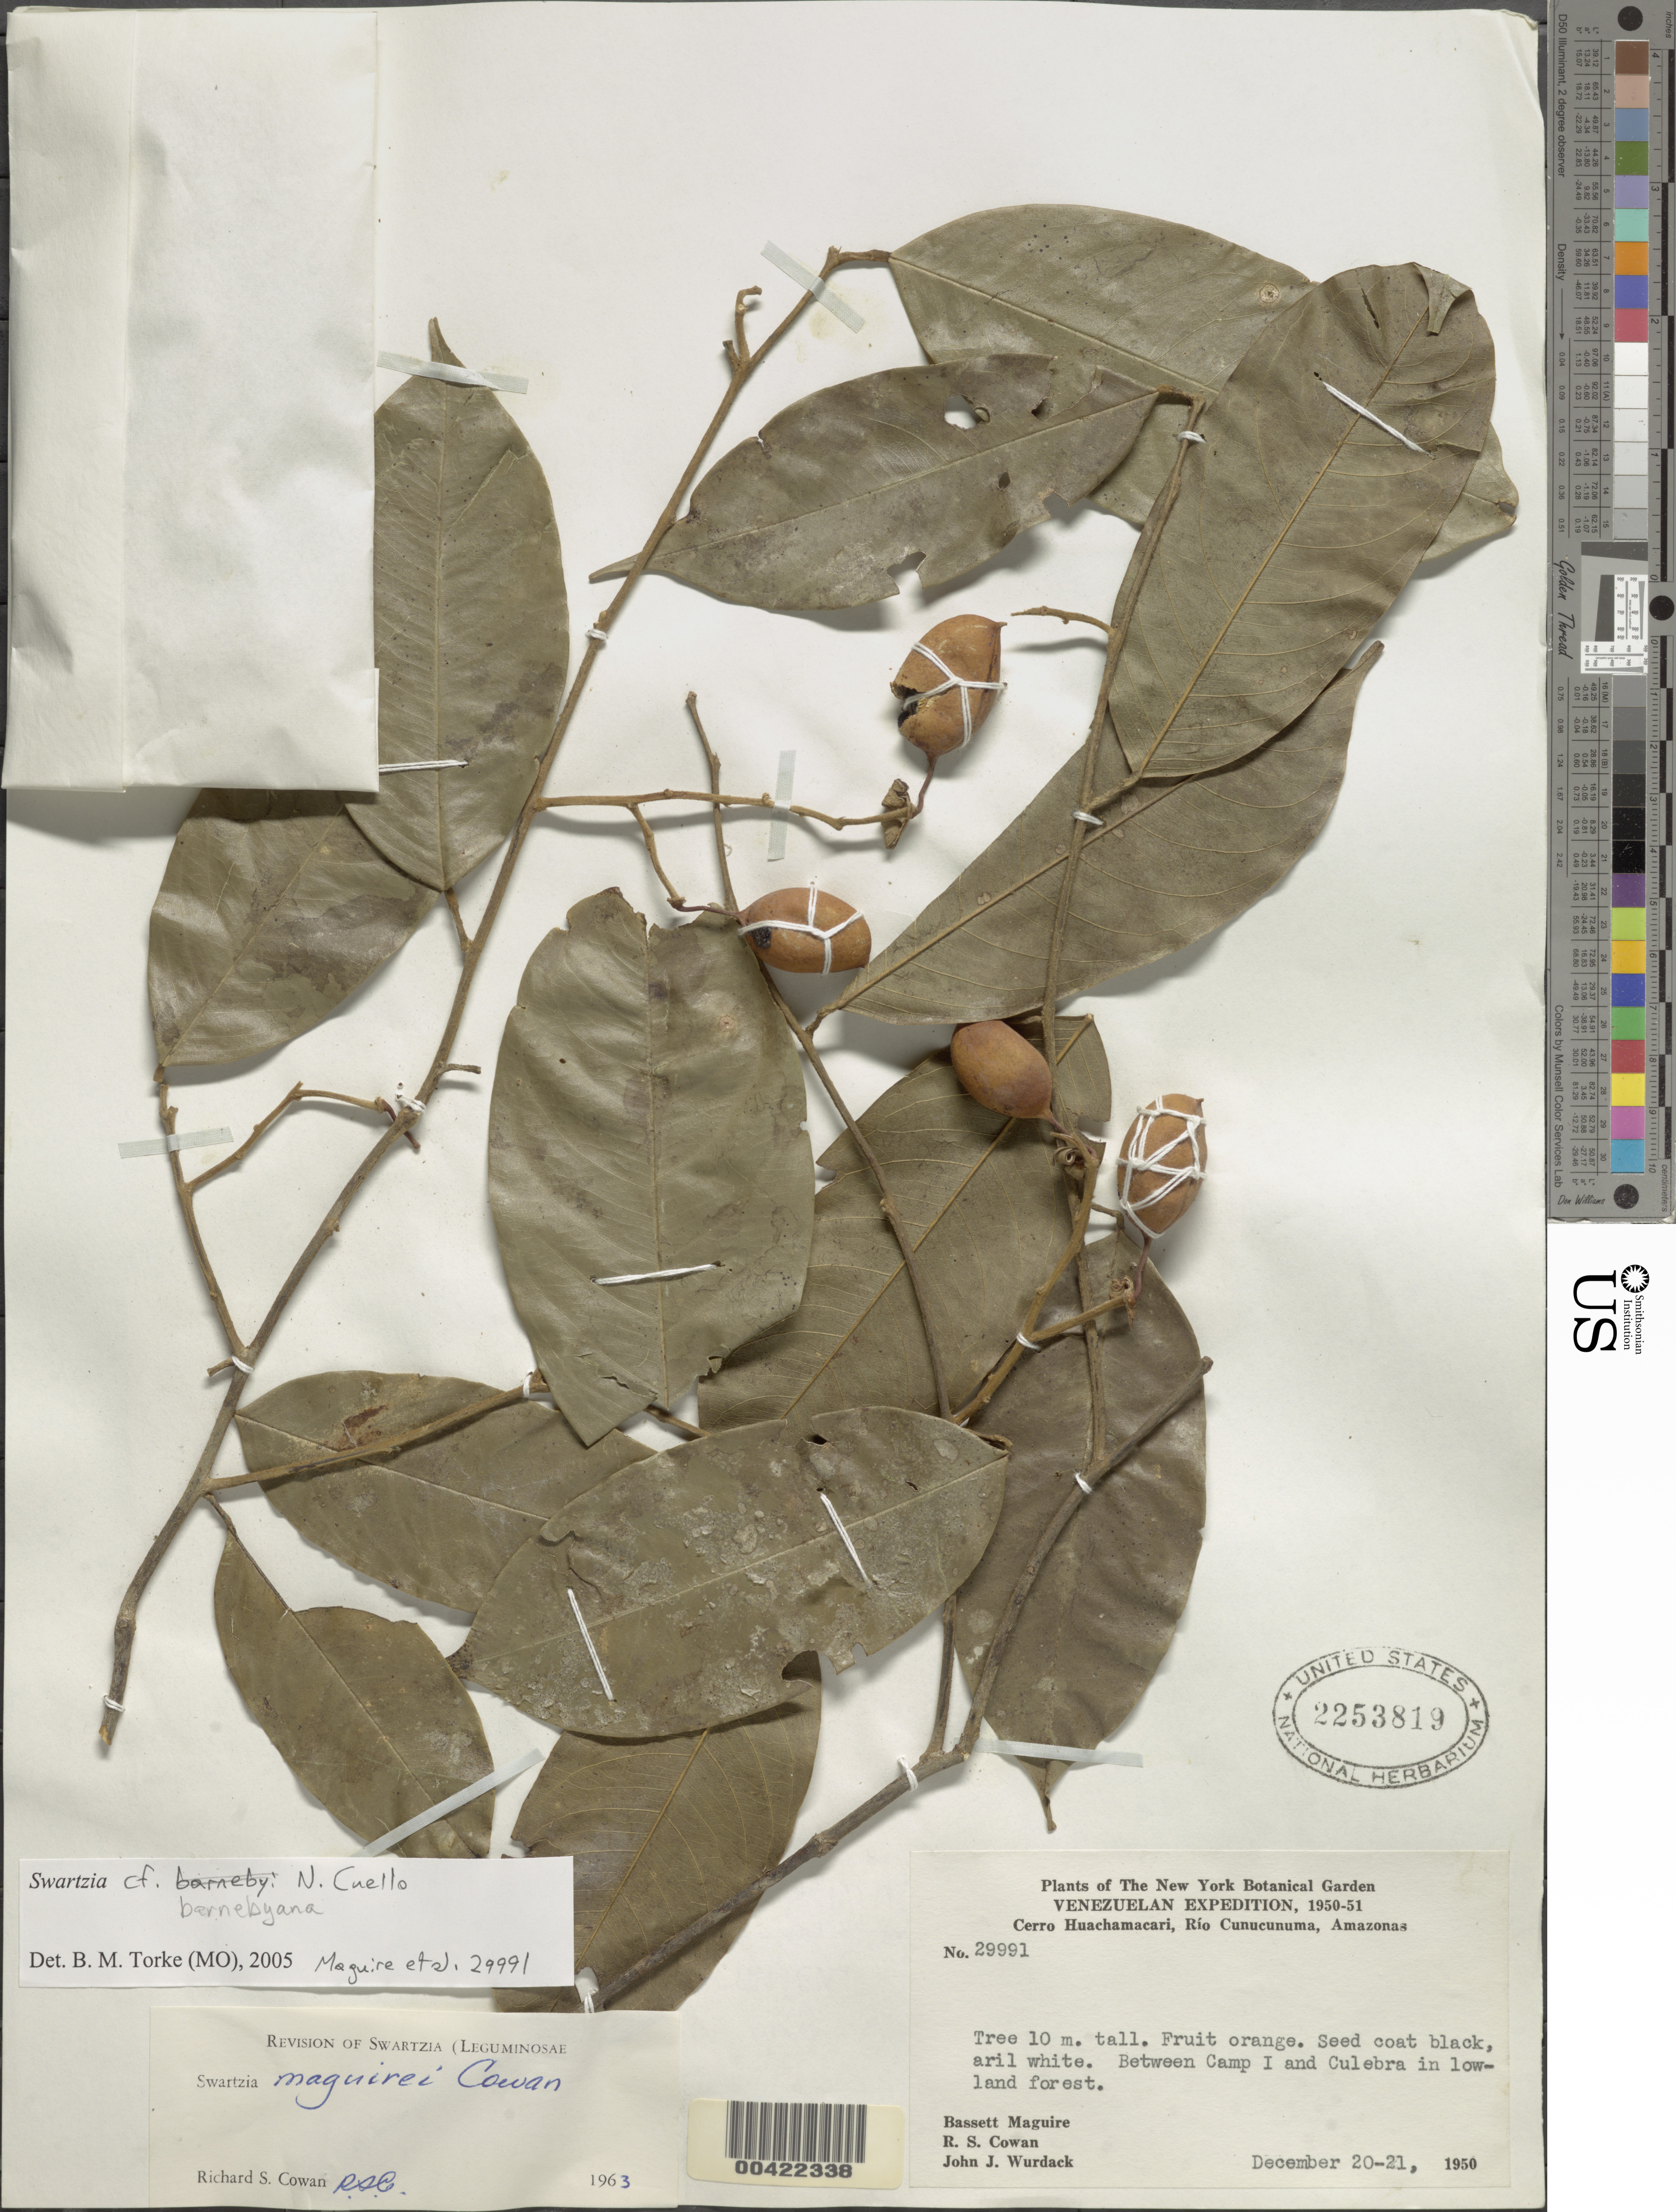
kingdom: Plantae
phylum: Tracheophyta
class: Magnoliopsida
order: Fabales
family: Fabaceae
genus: Swartzia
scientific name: Swartzia barnebyana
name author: Cuello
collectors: B. Maguire, R. S. Cowan & J. J. Wurdack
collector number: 29991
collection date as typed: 20 Dec 1950 to 21 Dec 1950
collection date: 1950-12-20/1950-12-21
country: Venezuela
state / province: Amazonas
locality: Culebra, between camp 1 and; Cerro Huachamacari; Rio Cunucunuma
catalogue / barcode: US 2253819